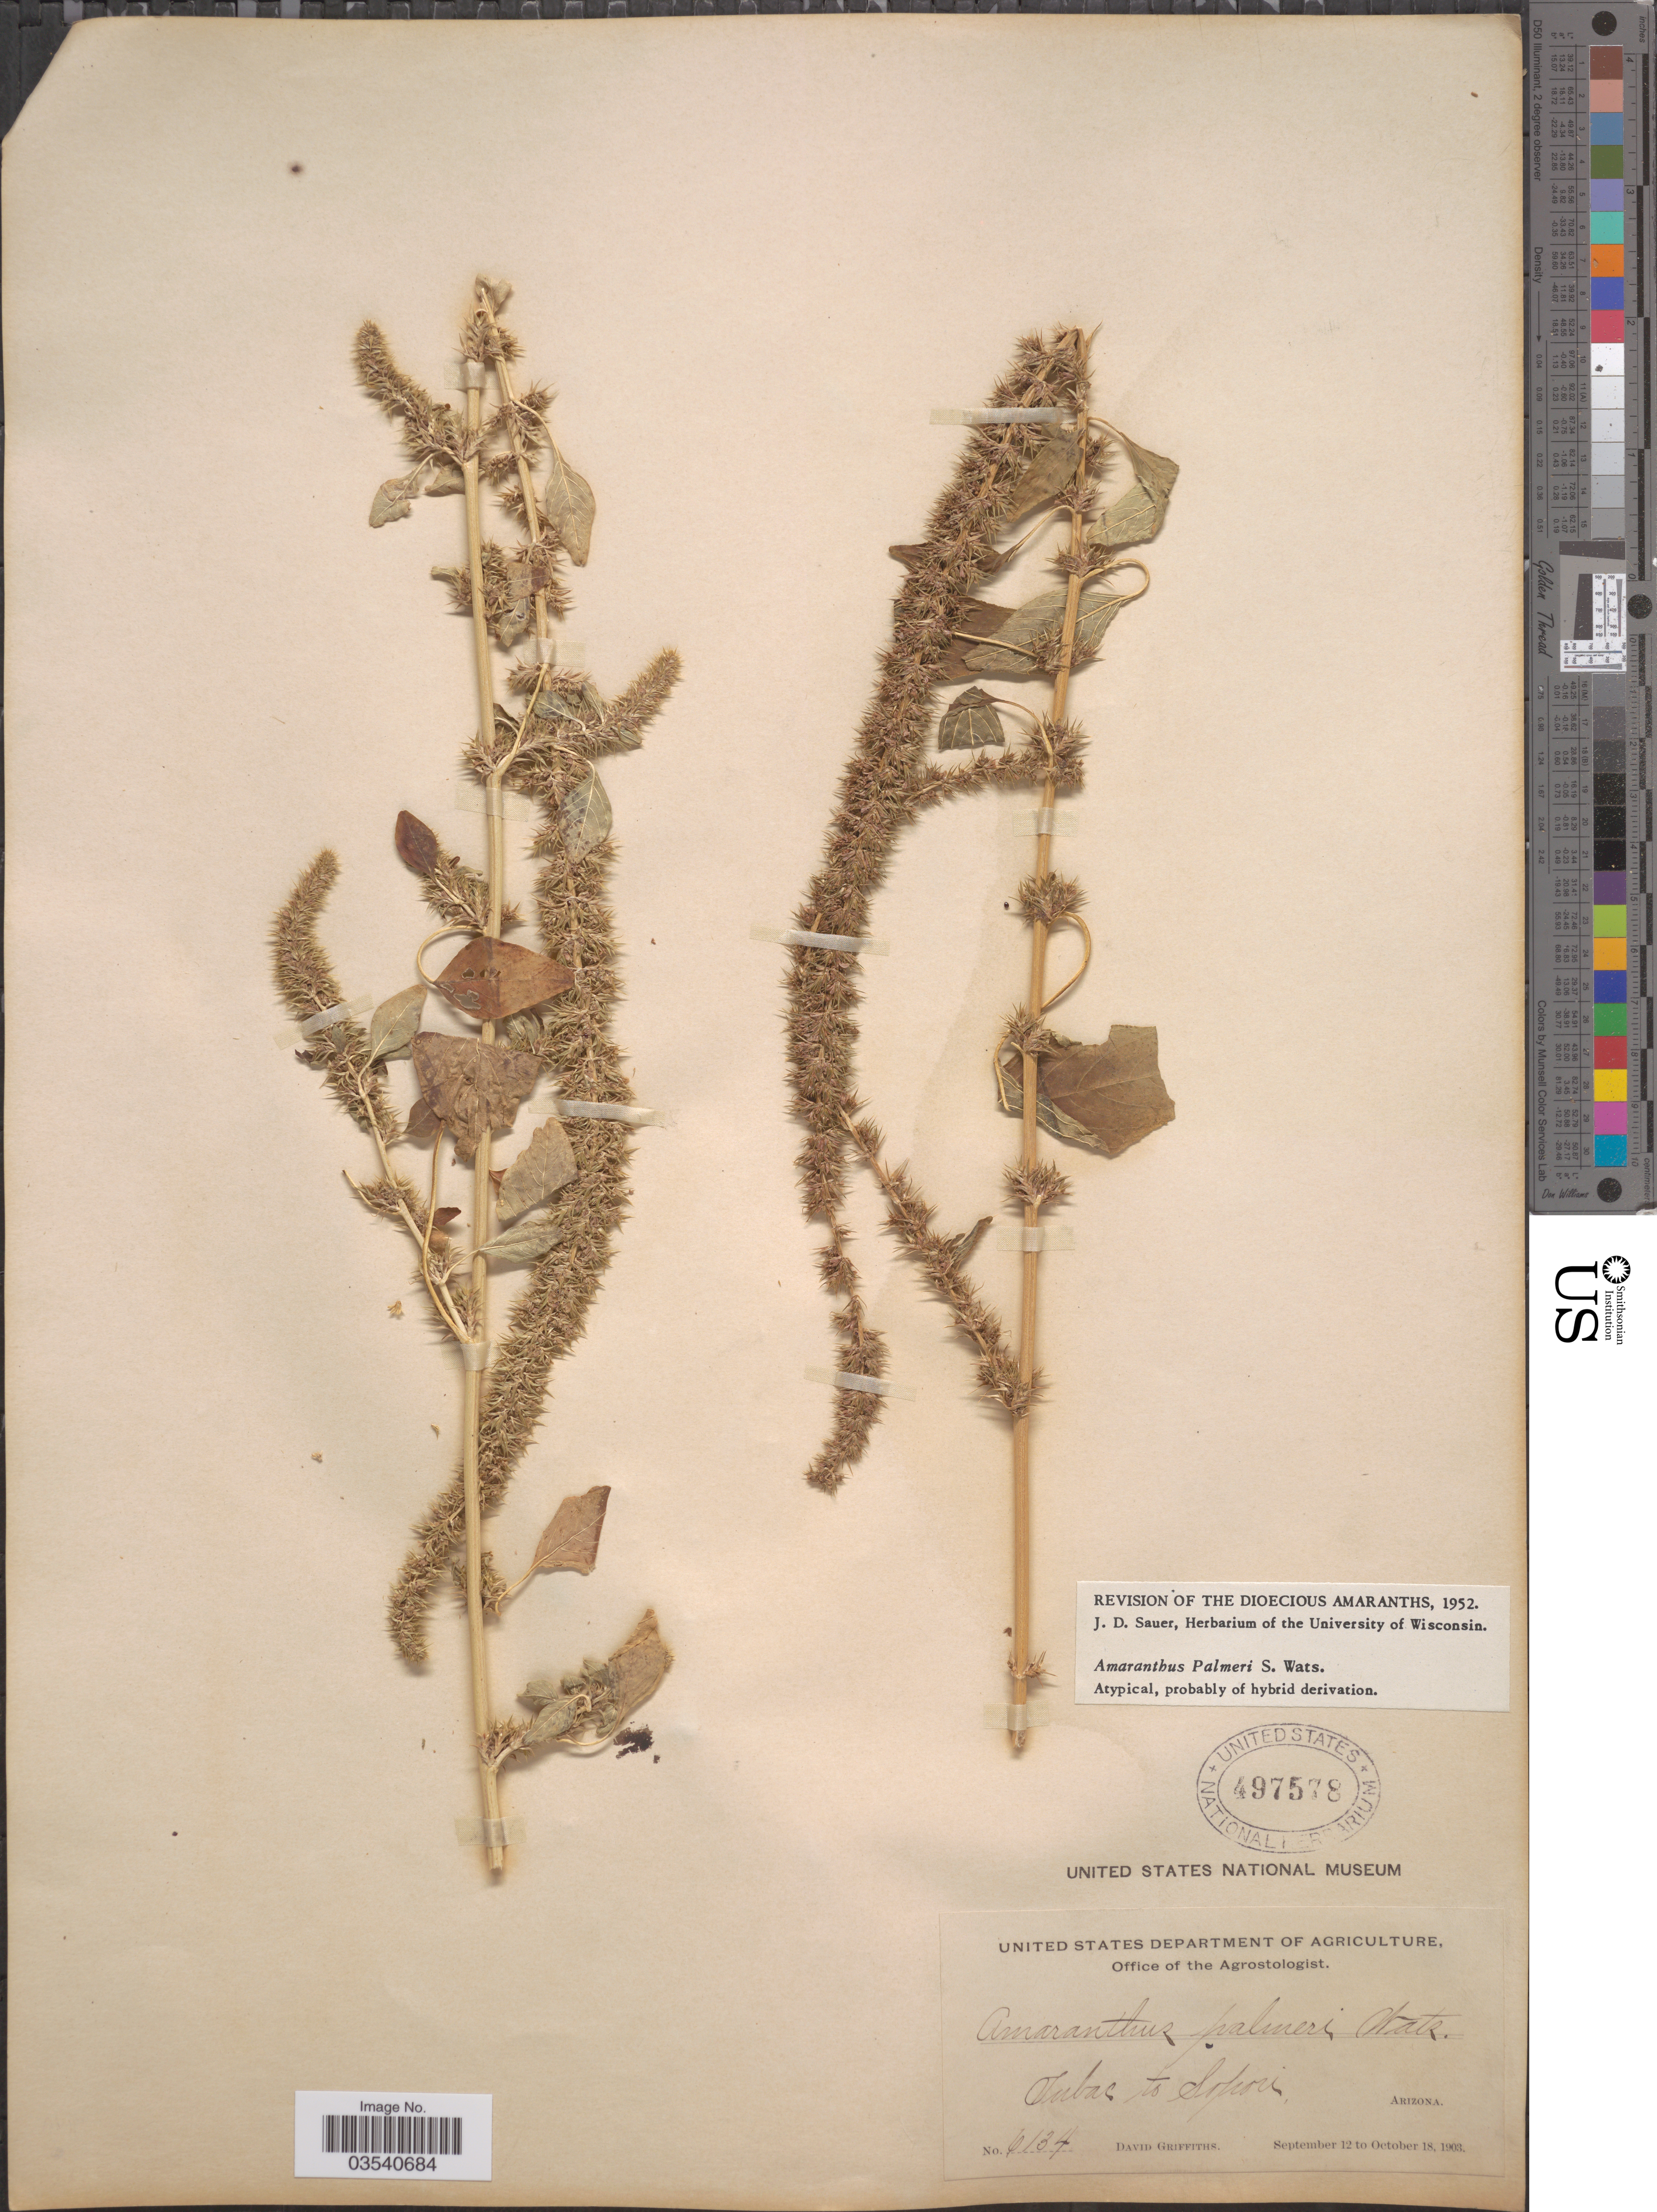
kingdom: Plantae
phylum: Tracheophyta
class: Magnoliopsida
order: Caryophyllales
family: Amaranthaceae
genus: Amaranthus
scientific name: Amaranthus palmeri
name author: S. Watson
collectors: D. Griffiths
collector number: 6134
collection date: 1903-09-12/1903-10-18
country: United States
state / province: Arizona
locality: Tubac to Sopori.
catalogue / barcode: US 497578